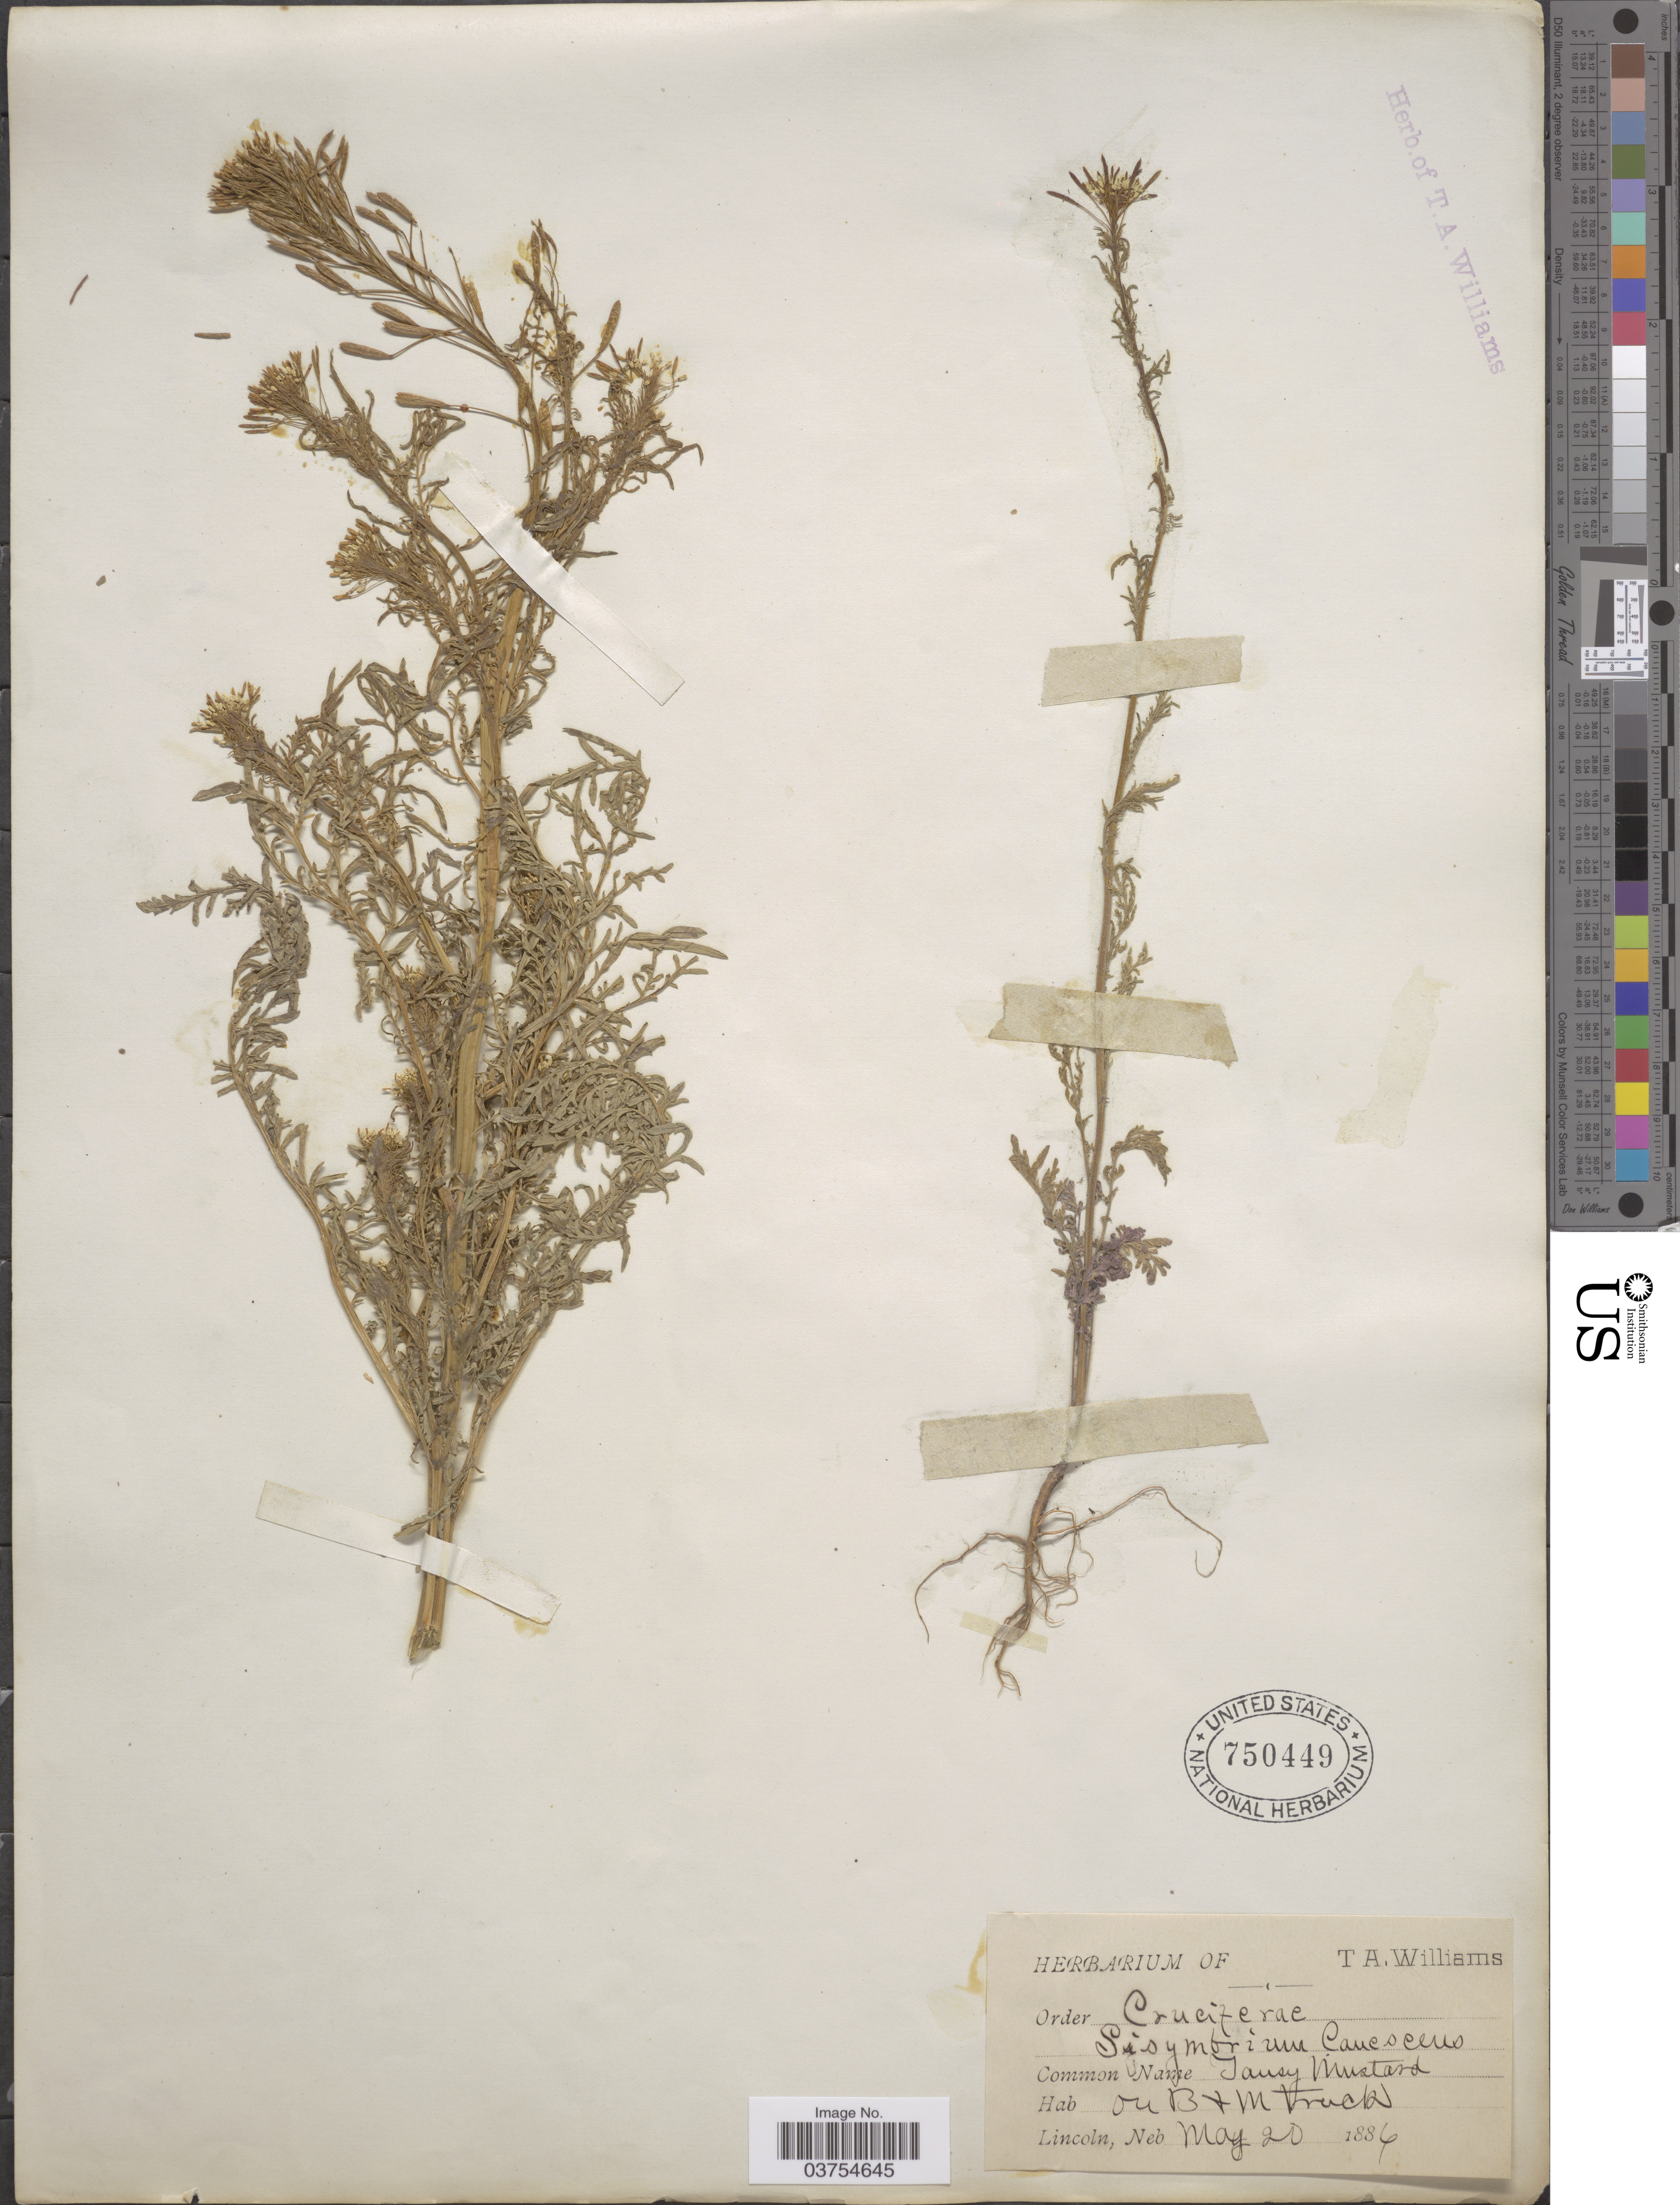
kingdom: Plantae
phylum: Tracheophyta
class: Magnoliopsida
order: Brassicales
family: Brassicaceae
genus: Descurainia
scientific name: Descurainia pinnata var. brachycarpa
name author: (Richardson) Fernald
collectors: T. Williams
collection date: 1886-05-20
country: United States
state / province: Nebraska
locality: On B & M tracks. Lincoln.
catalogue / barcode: US 750449